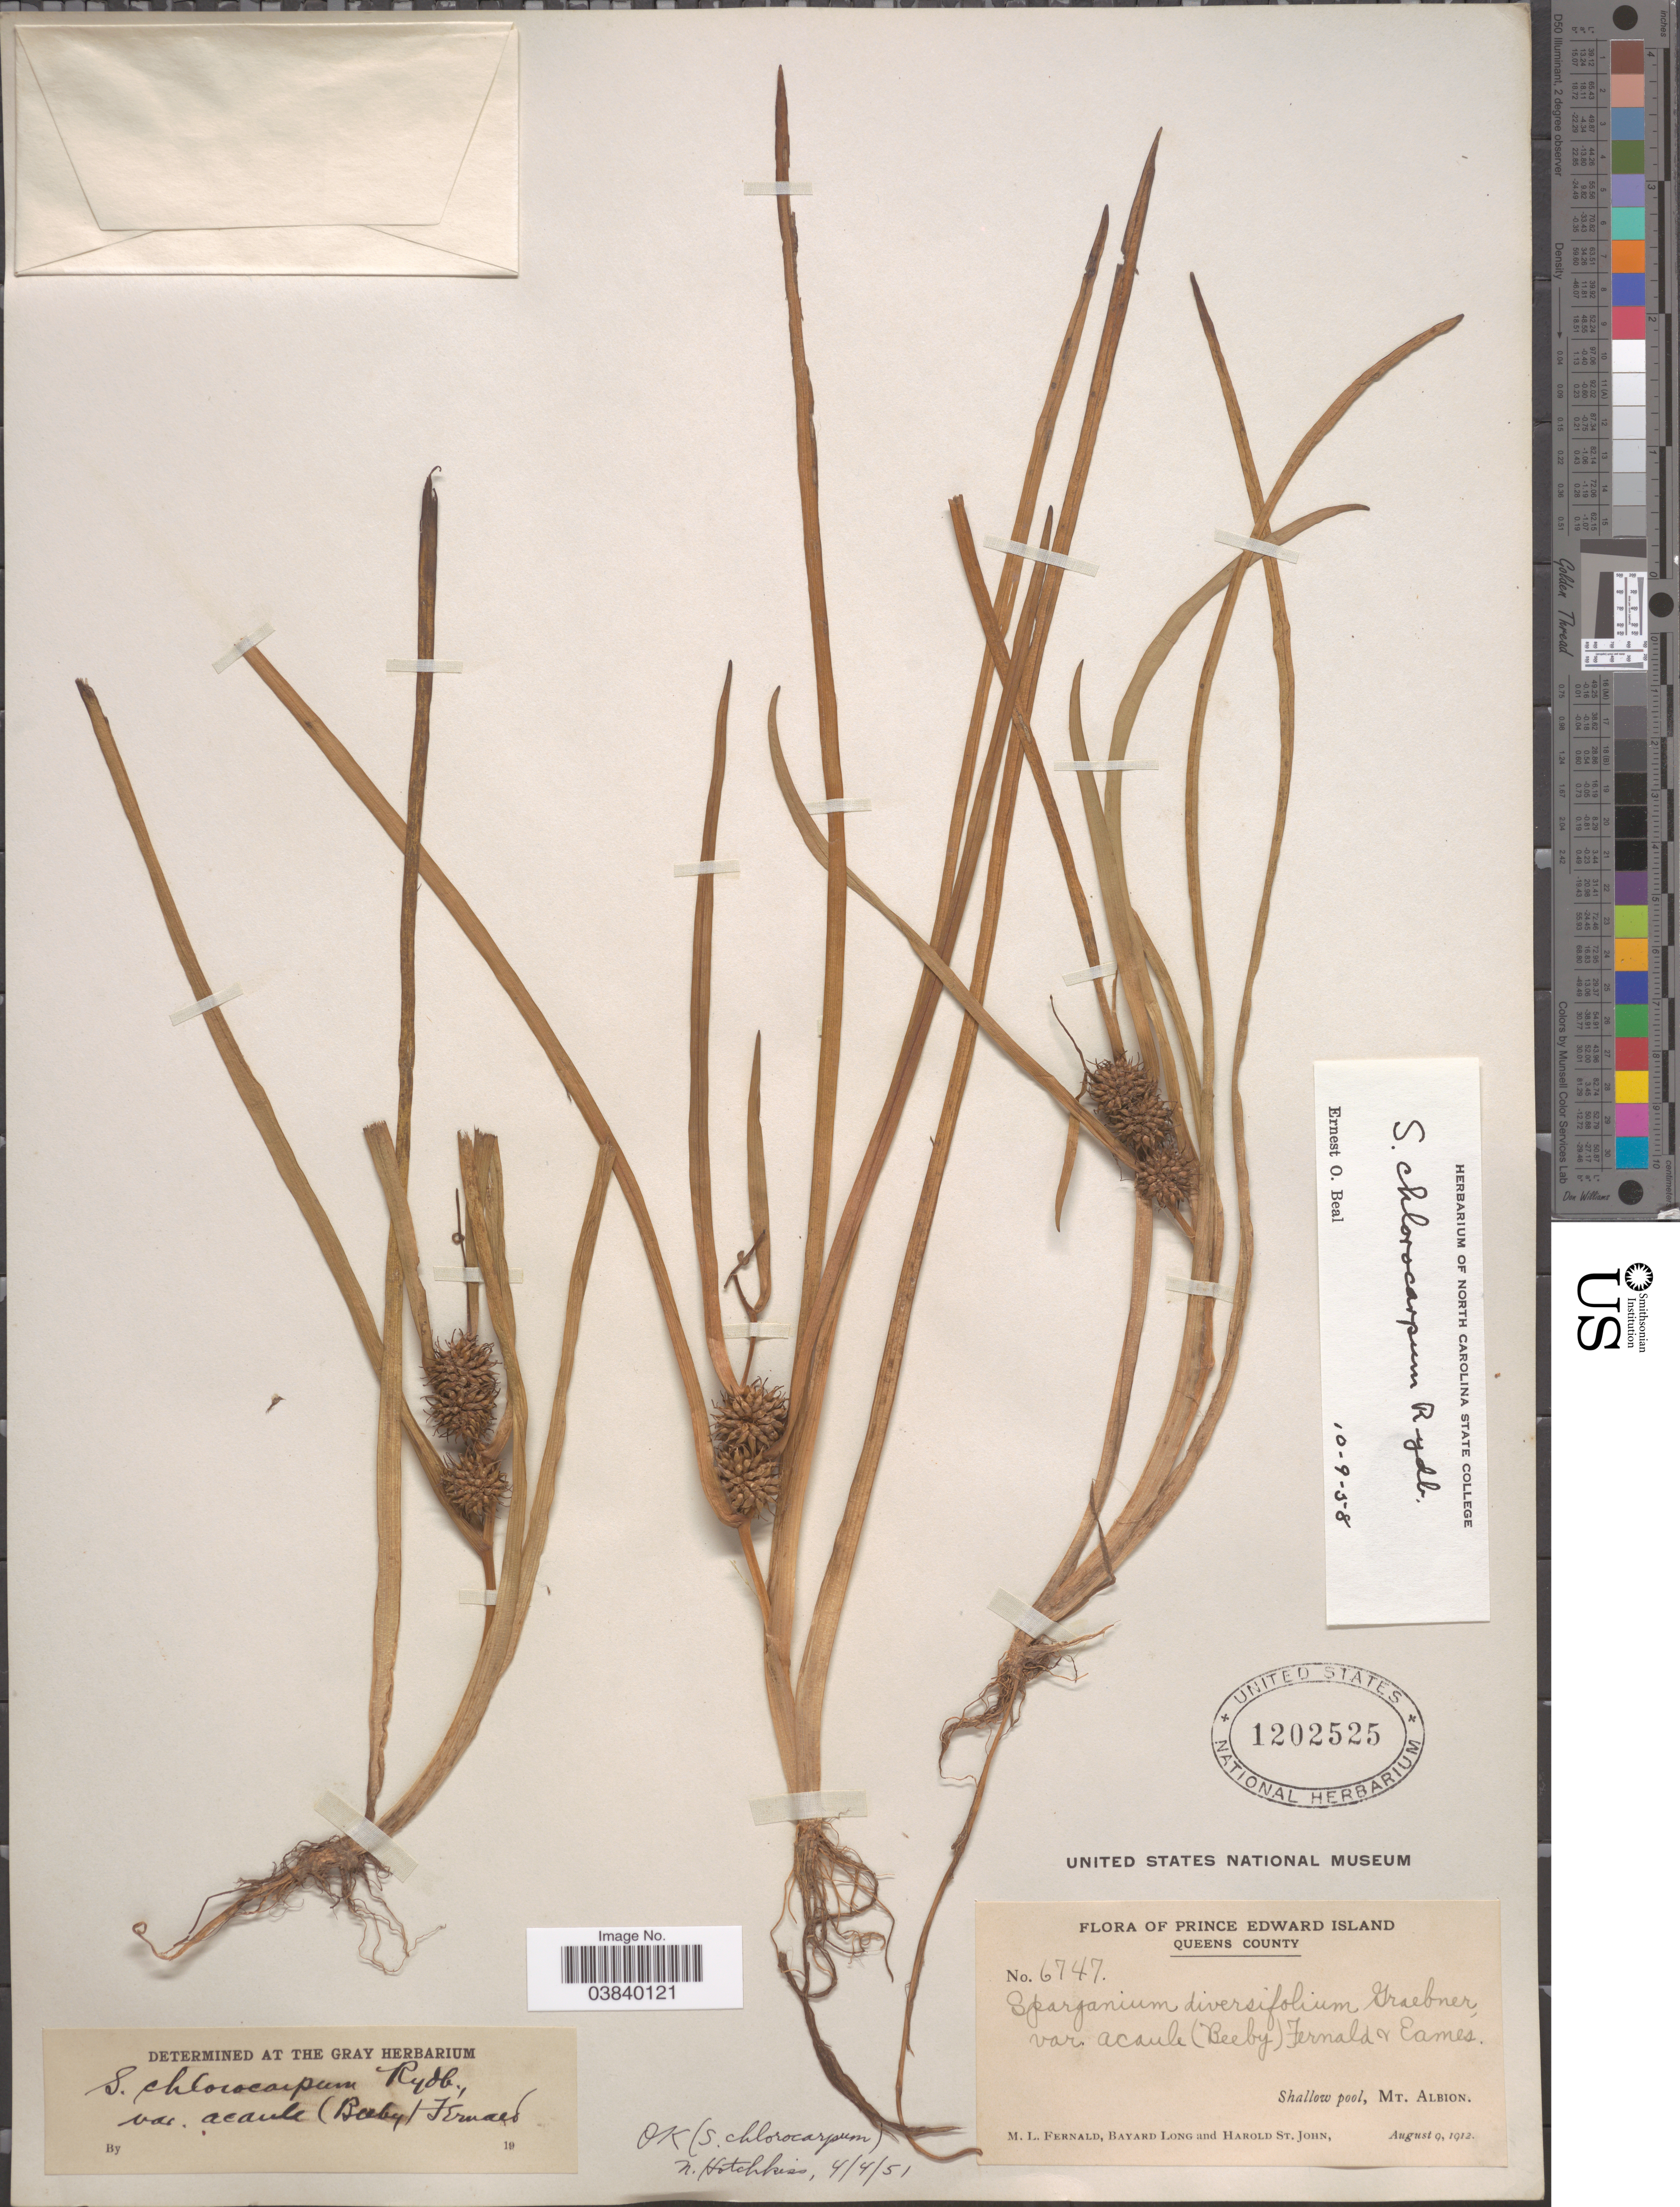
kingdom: Plantae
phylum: Tracheophyta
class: Liliopsida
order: Poales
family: Typhaceae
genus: Sparganium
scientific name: Sparganium chlorocarpum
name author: Rydb.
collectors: M. L. Fernald, B. Long & H. St. John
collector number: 6747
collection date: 1912-08-09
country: Canada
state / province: Prince Edward Island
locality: Queens County. Shallow pool, Mt. Alibion.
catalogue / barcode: US 1202525